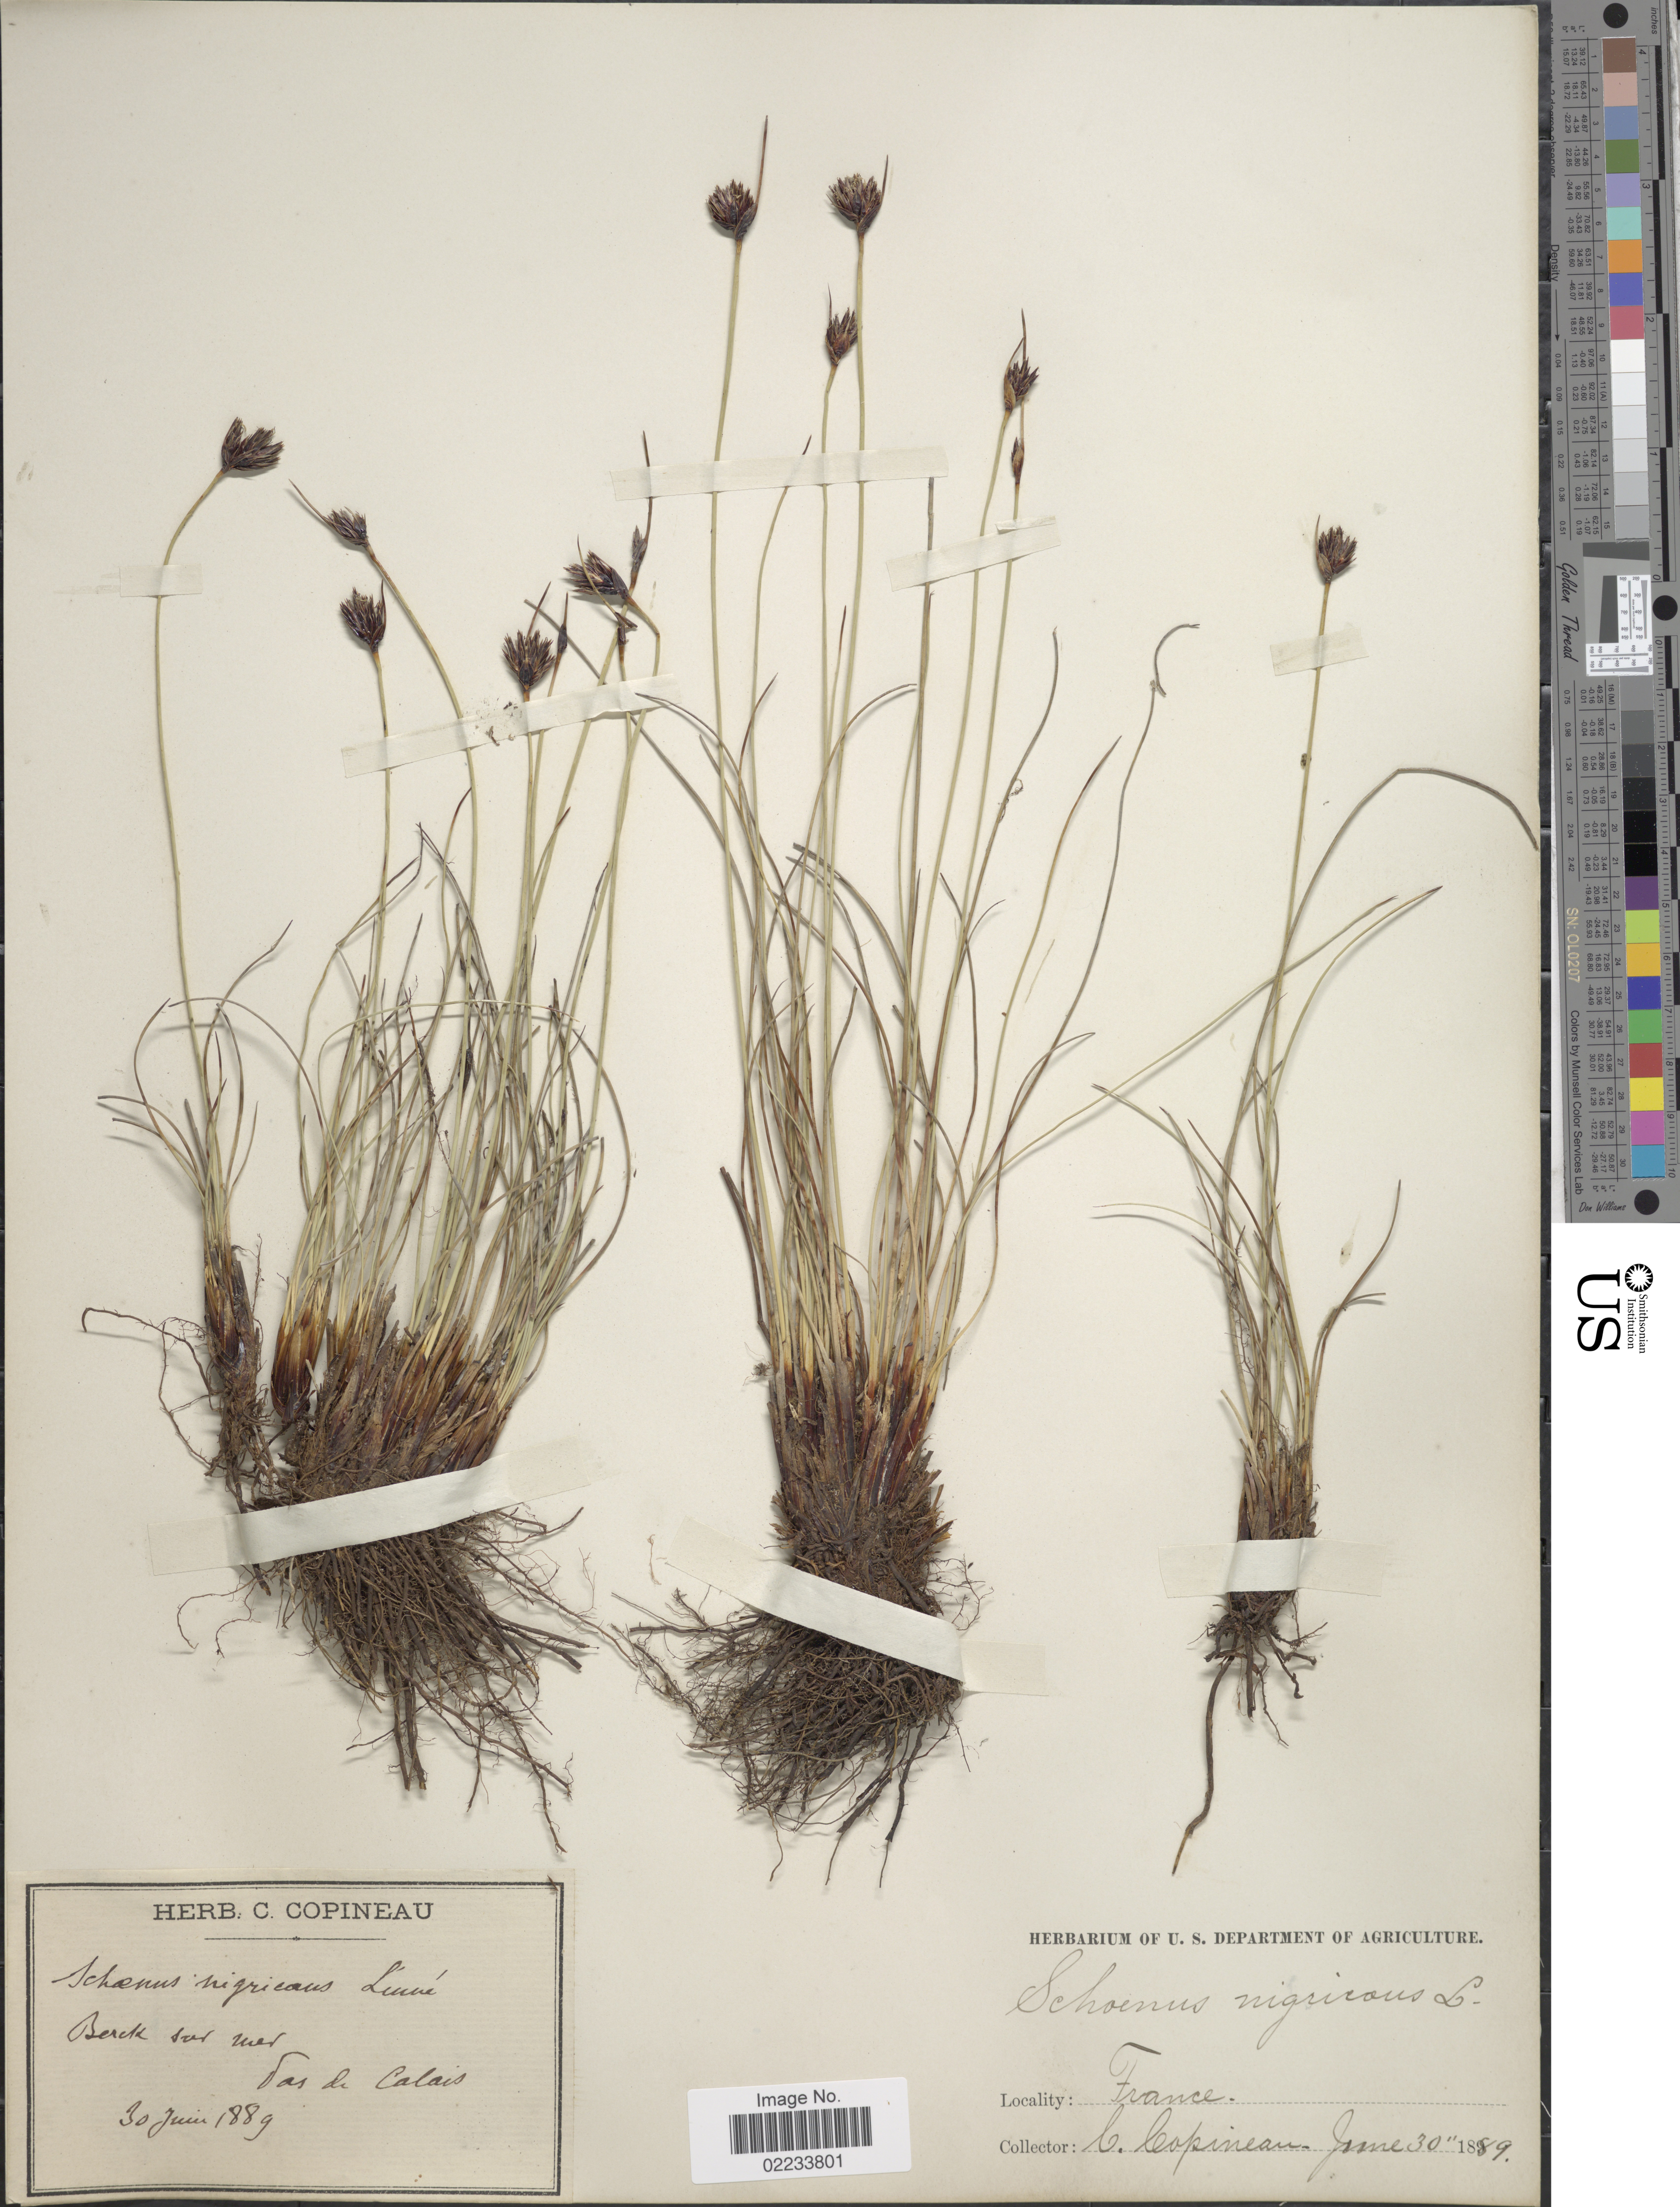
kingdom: Plantae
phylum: Tracheophyta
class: Liliopsida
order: Poales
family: Cyperaceae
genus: Schoenus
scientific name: Schoenus nigricans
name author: L.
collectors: C. Copineau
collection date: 1889-06-30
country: France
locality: Berck sur mer, Pas-de-Calais